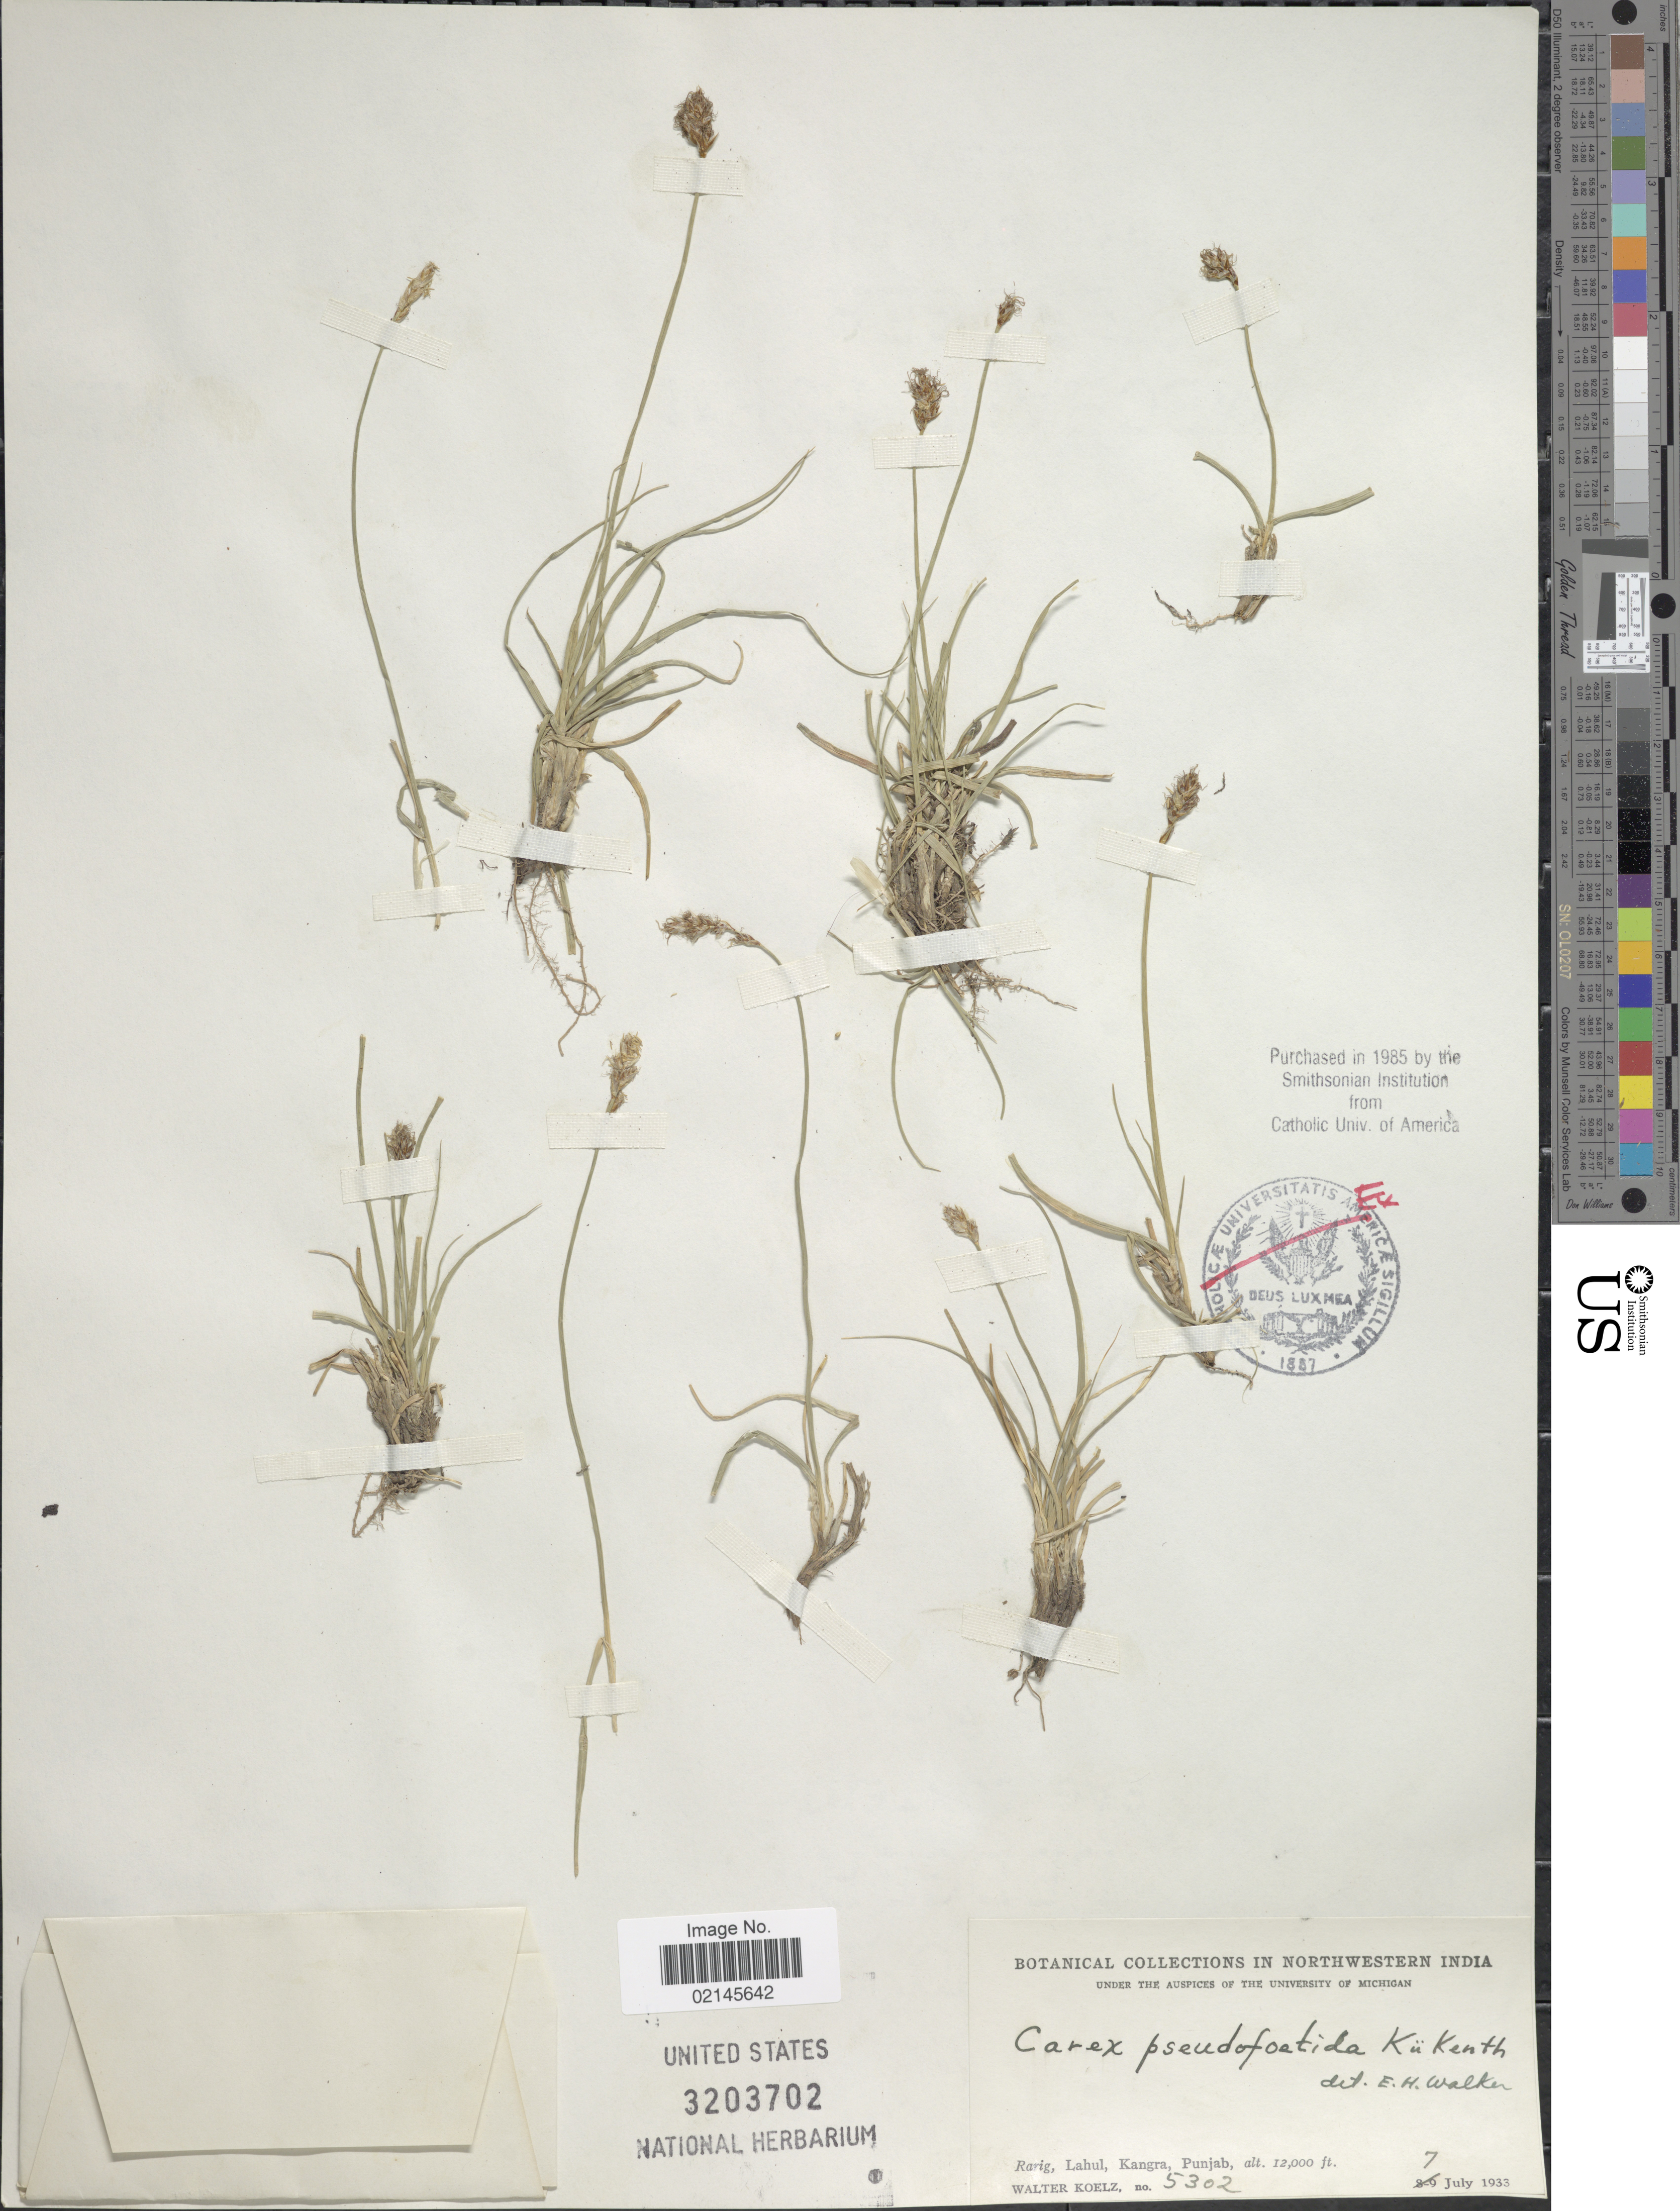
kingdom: Plantae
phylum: Tracheophyta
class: Liliopsida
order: Poales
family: Cyperaceae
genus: Carex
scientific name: Carex pseudofoetida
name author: Kük.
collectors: W. N. Koelz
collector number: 5302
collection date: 1933-07-07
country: India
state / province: Punjab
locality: Northwestern India, Rarig, Lahul, Kangra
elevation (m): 3658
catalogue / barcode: US 3203702